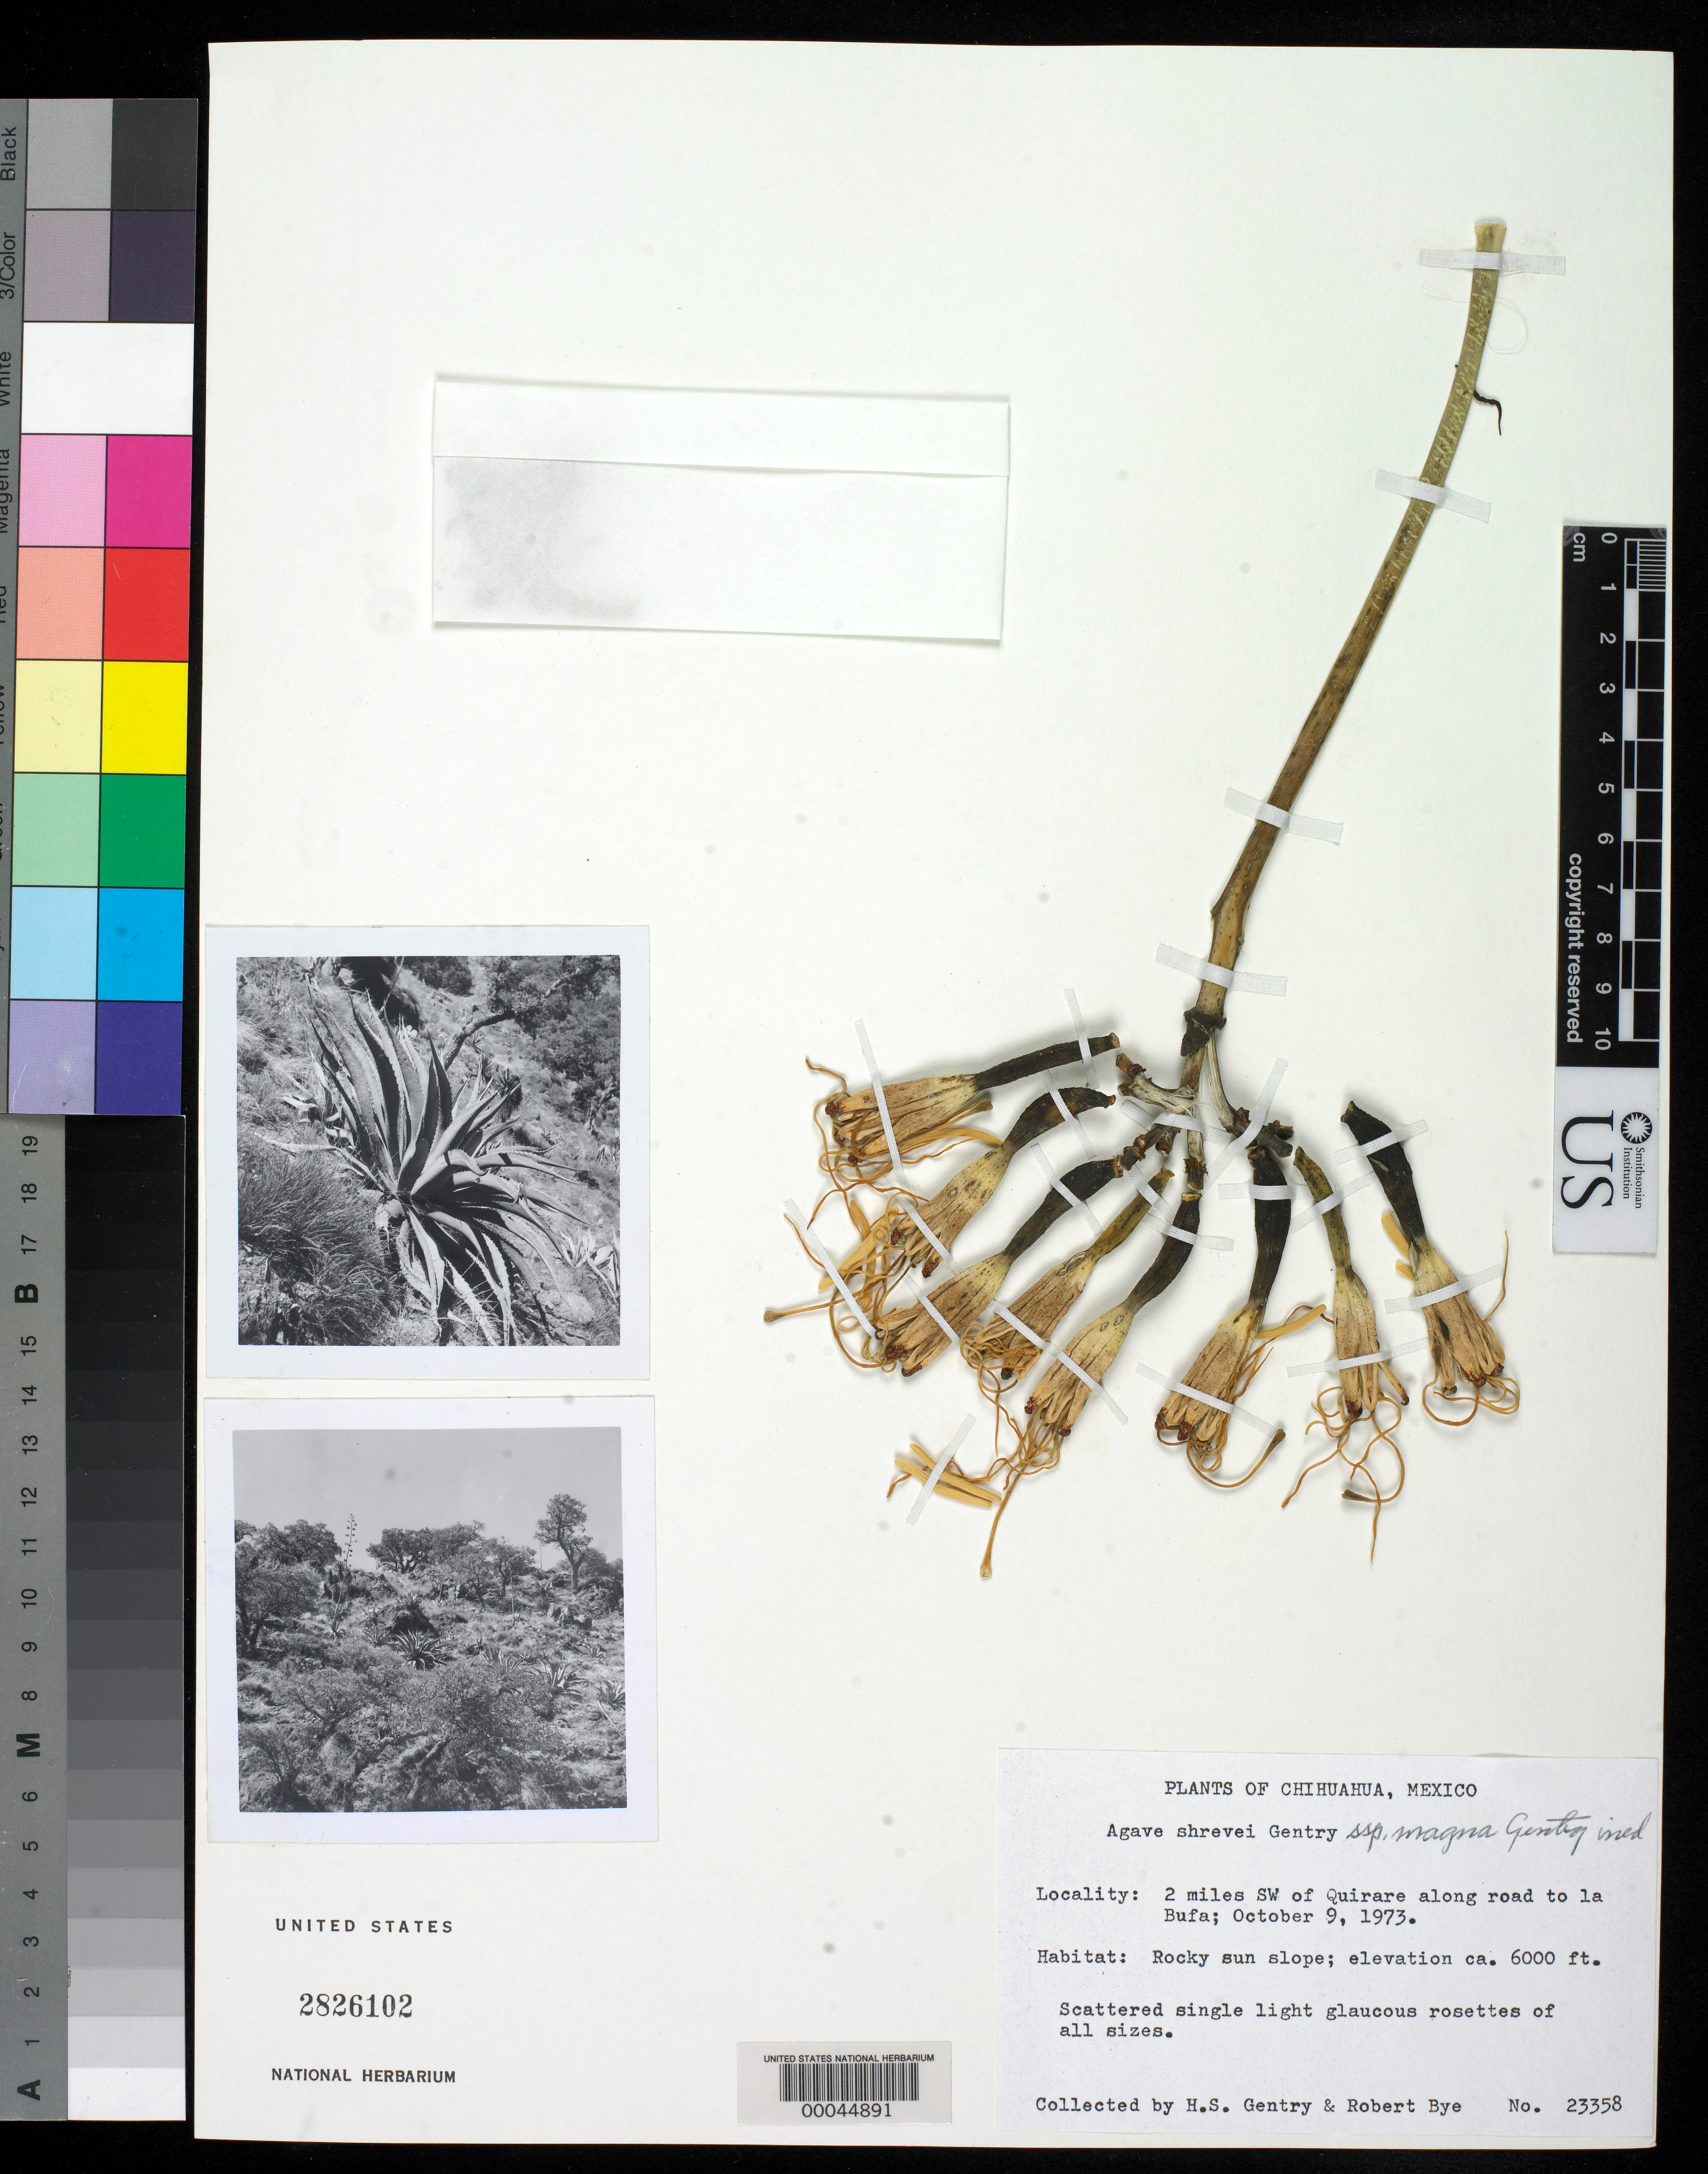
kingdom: Plantae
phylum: Tracheophyta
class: Liliopsida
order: Asparagales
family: Asparagaceae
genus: Agave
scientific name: Agave shrevei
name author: Gentry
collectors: H. S. Gentry & R. A. Bye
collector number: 23358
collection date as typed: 09 Oct 1973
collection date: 1973-10-09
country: Mexico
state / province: Chihuahua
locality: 2 mi SW of Quirare along road to La Bufa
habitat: Rocky sun slope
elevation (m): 1829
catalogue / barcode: US 2826102